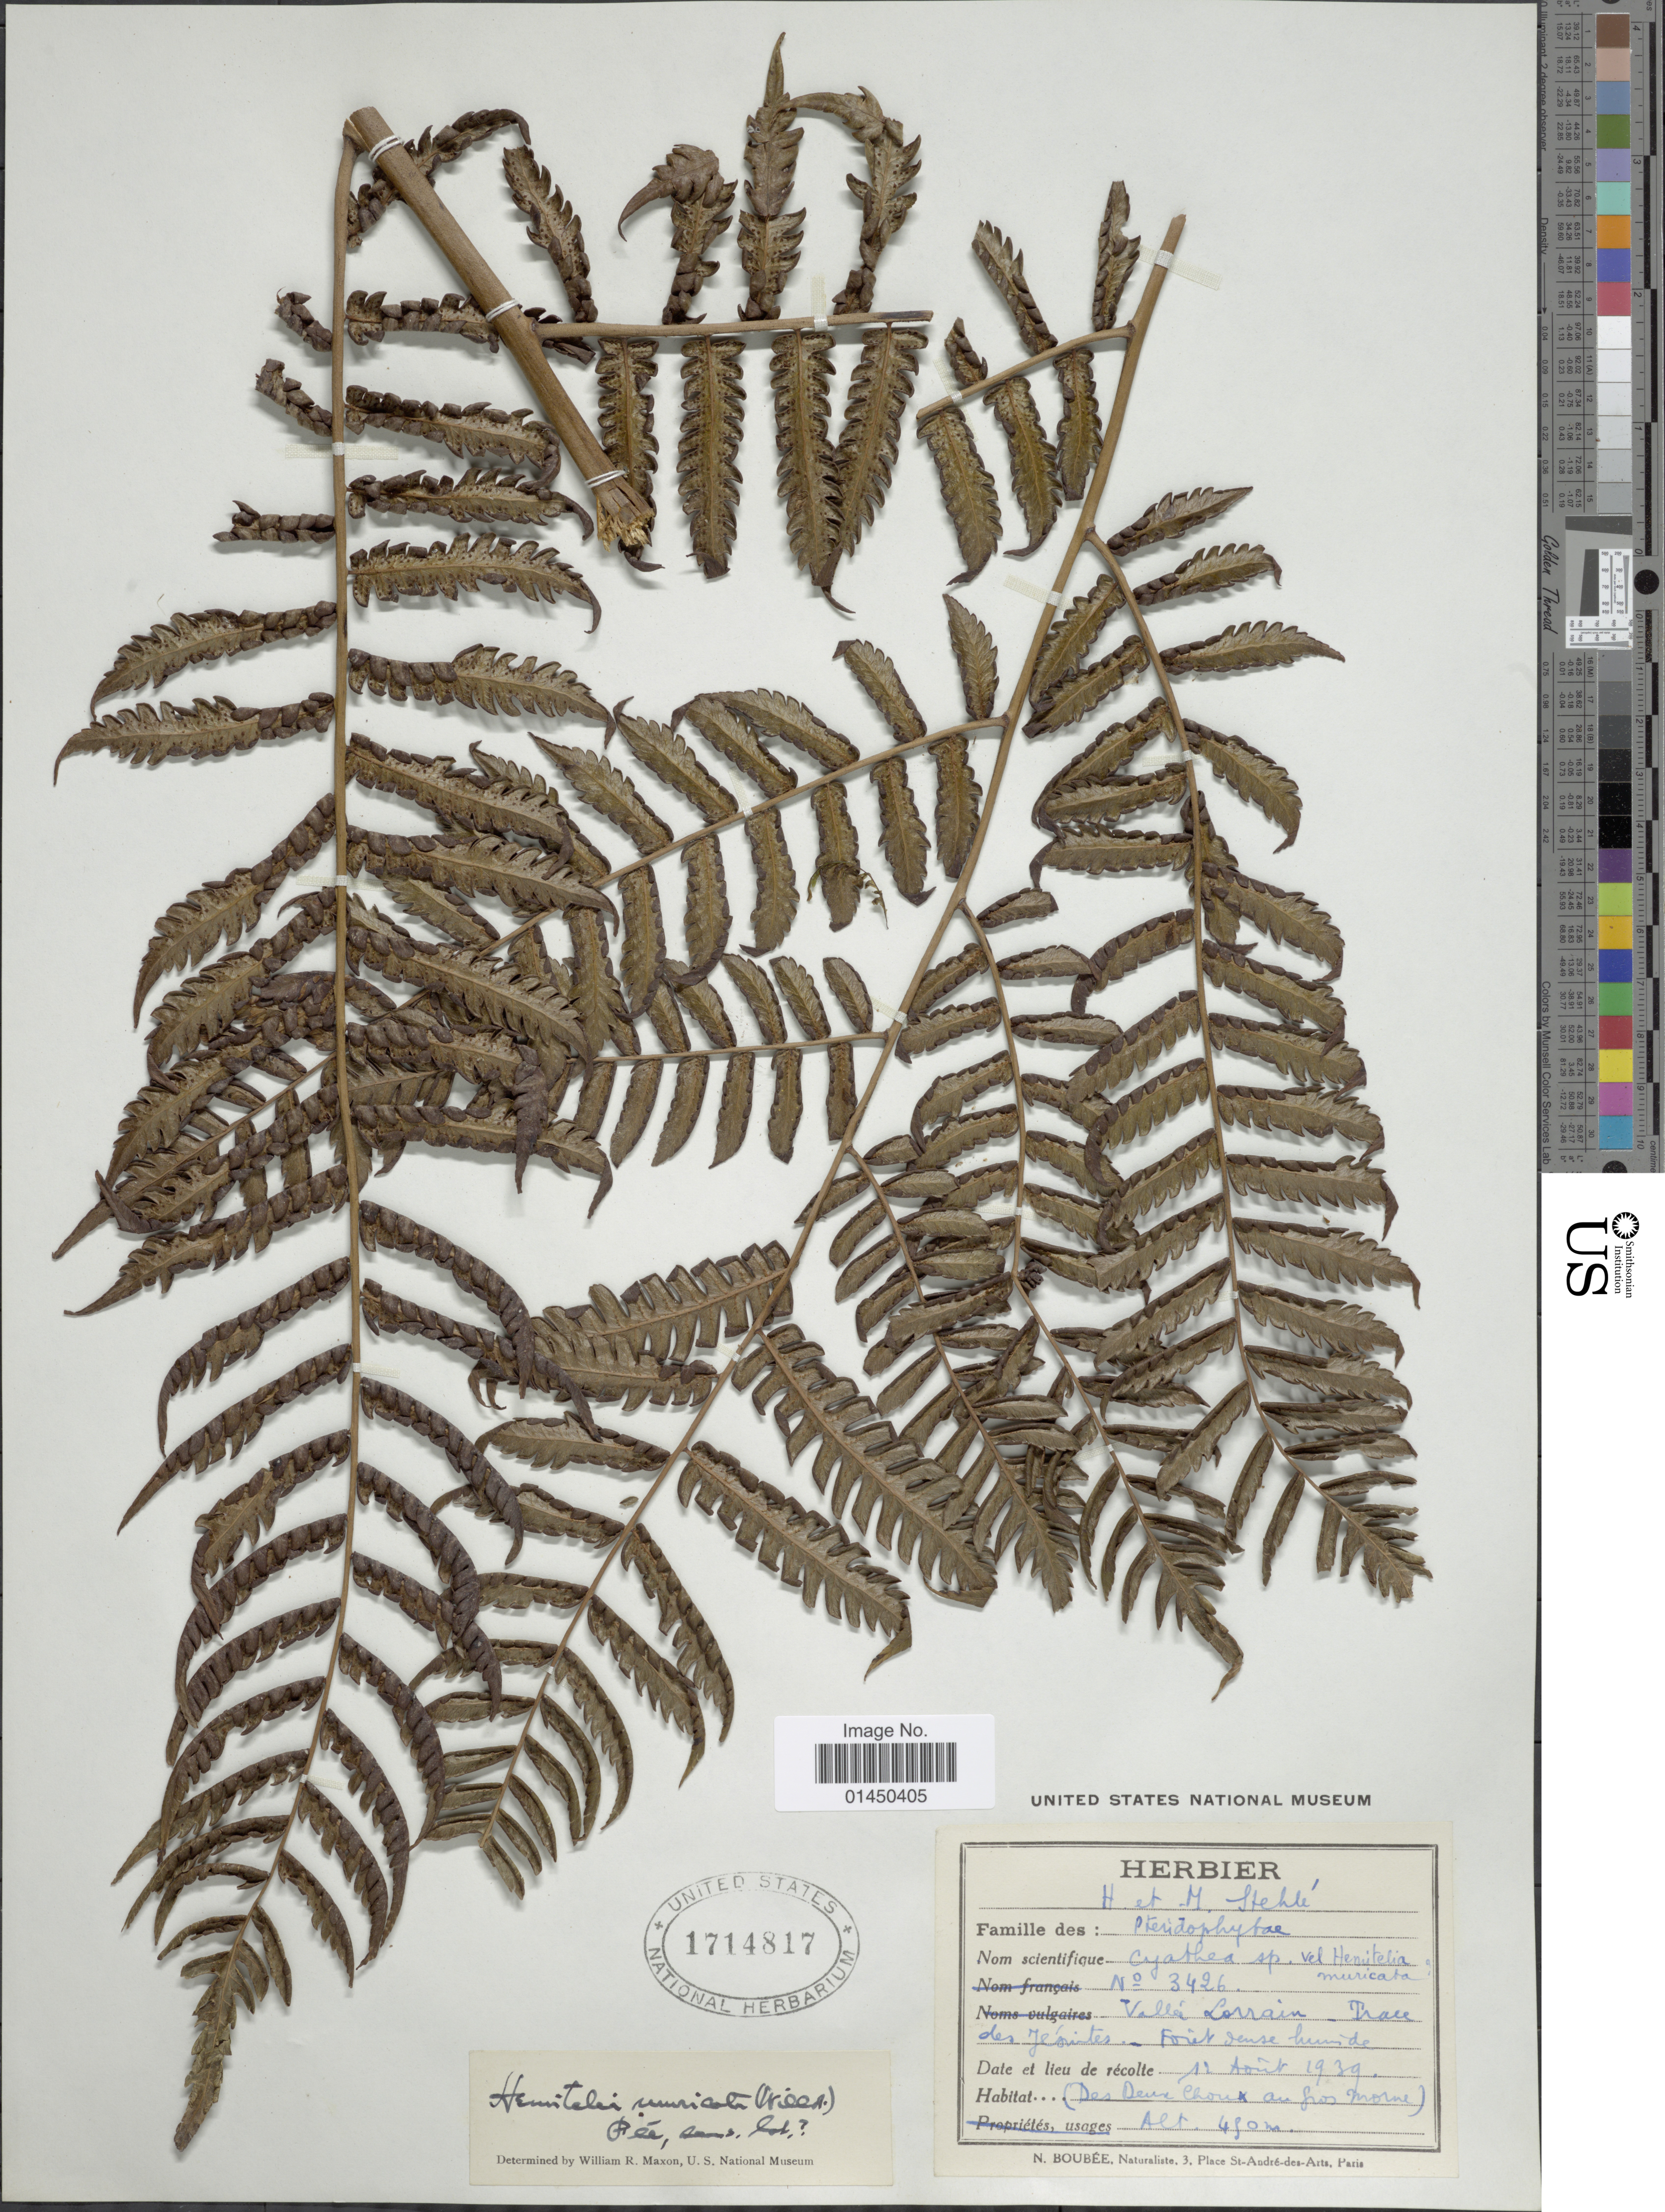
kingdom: Plantae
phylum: Tracheophyta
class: Polypodiopsida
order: Cyatheales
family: Cyatheaceae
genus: Cyathea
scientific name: Cyathea muricata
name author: (Willd.) Fée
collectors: H. Stehlé & M. Stehlé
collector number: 3426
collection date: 1939-08-12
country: Martinique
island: Martinique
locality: Vallee Lorrain-Trace des Jesuites (Des Deux Choux au Gros Morne).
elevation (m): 490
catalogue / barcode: US 1714817